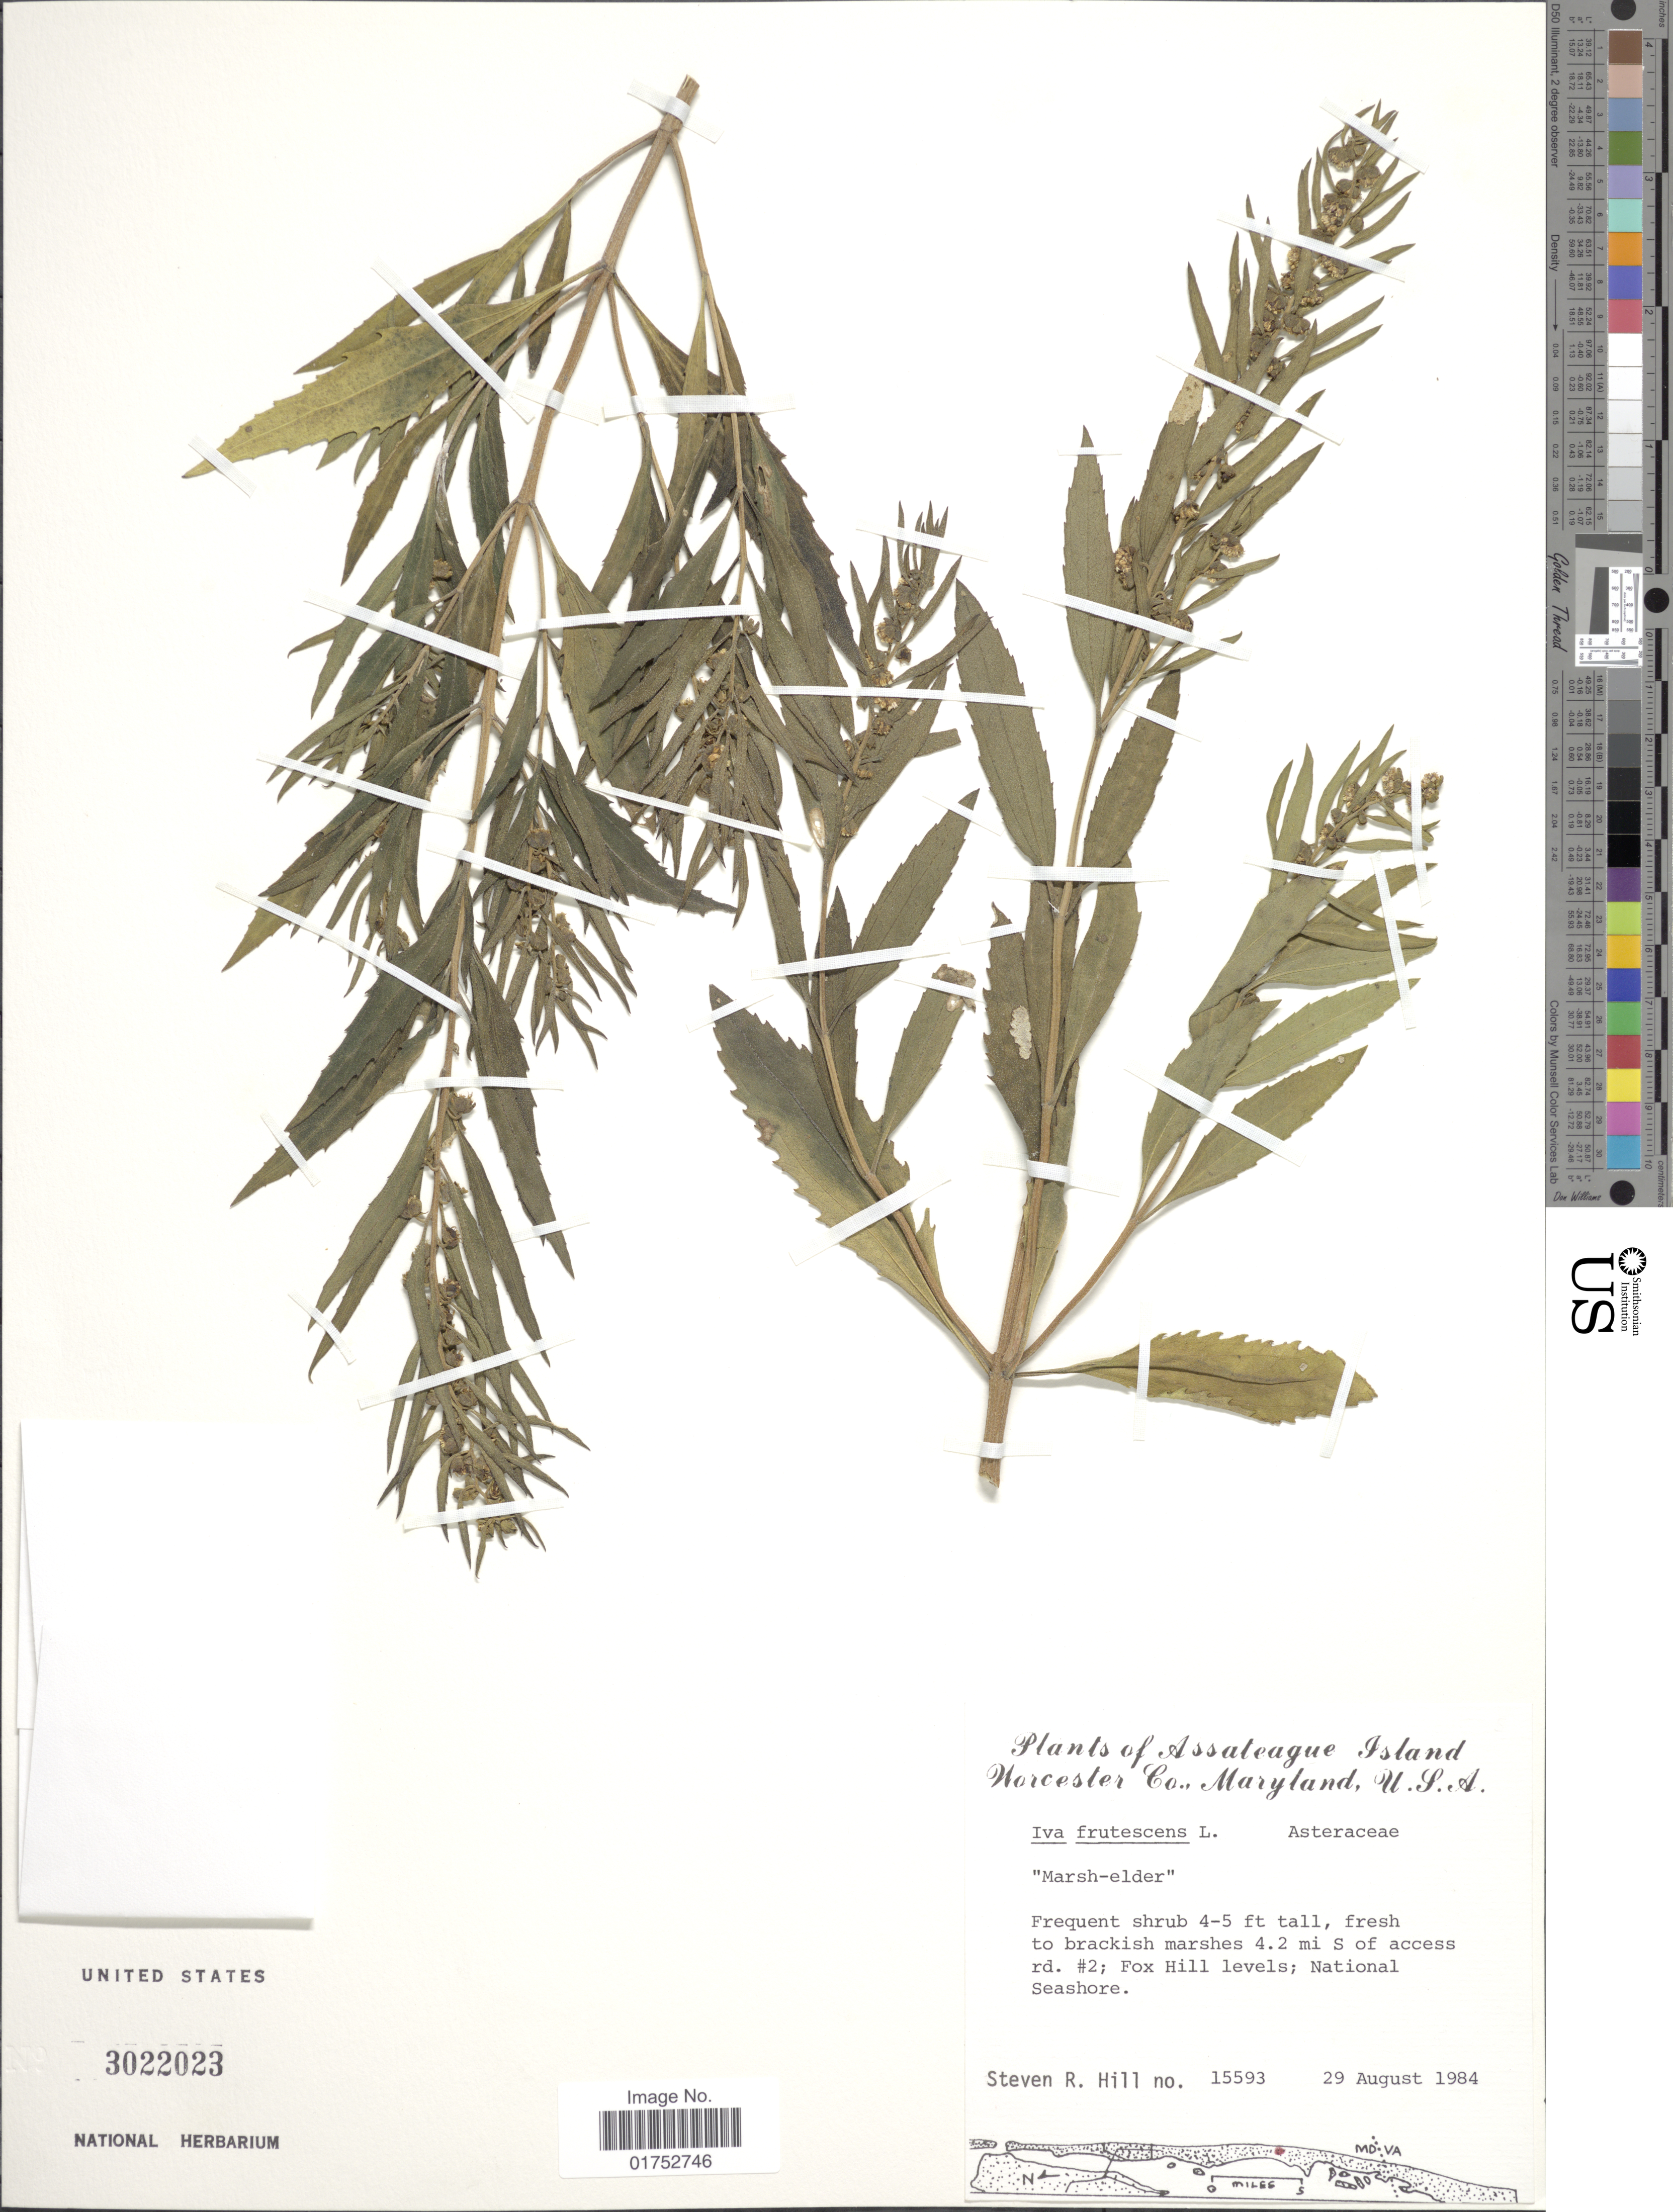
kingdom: Plantae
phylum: Tracheophyta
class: Magnoliopsida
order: Asterales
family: Asteraceae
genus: Iva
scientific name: Iva frutescens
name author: L.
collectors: S. Hill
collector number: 15593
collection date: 1984-08-29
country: United States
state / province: Maryland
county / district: Worcester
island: Assateague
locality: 4.2 mi S of access rd #2, Fox Hill levels, Assateague Island National Seashore.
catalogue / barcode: US 3022023